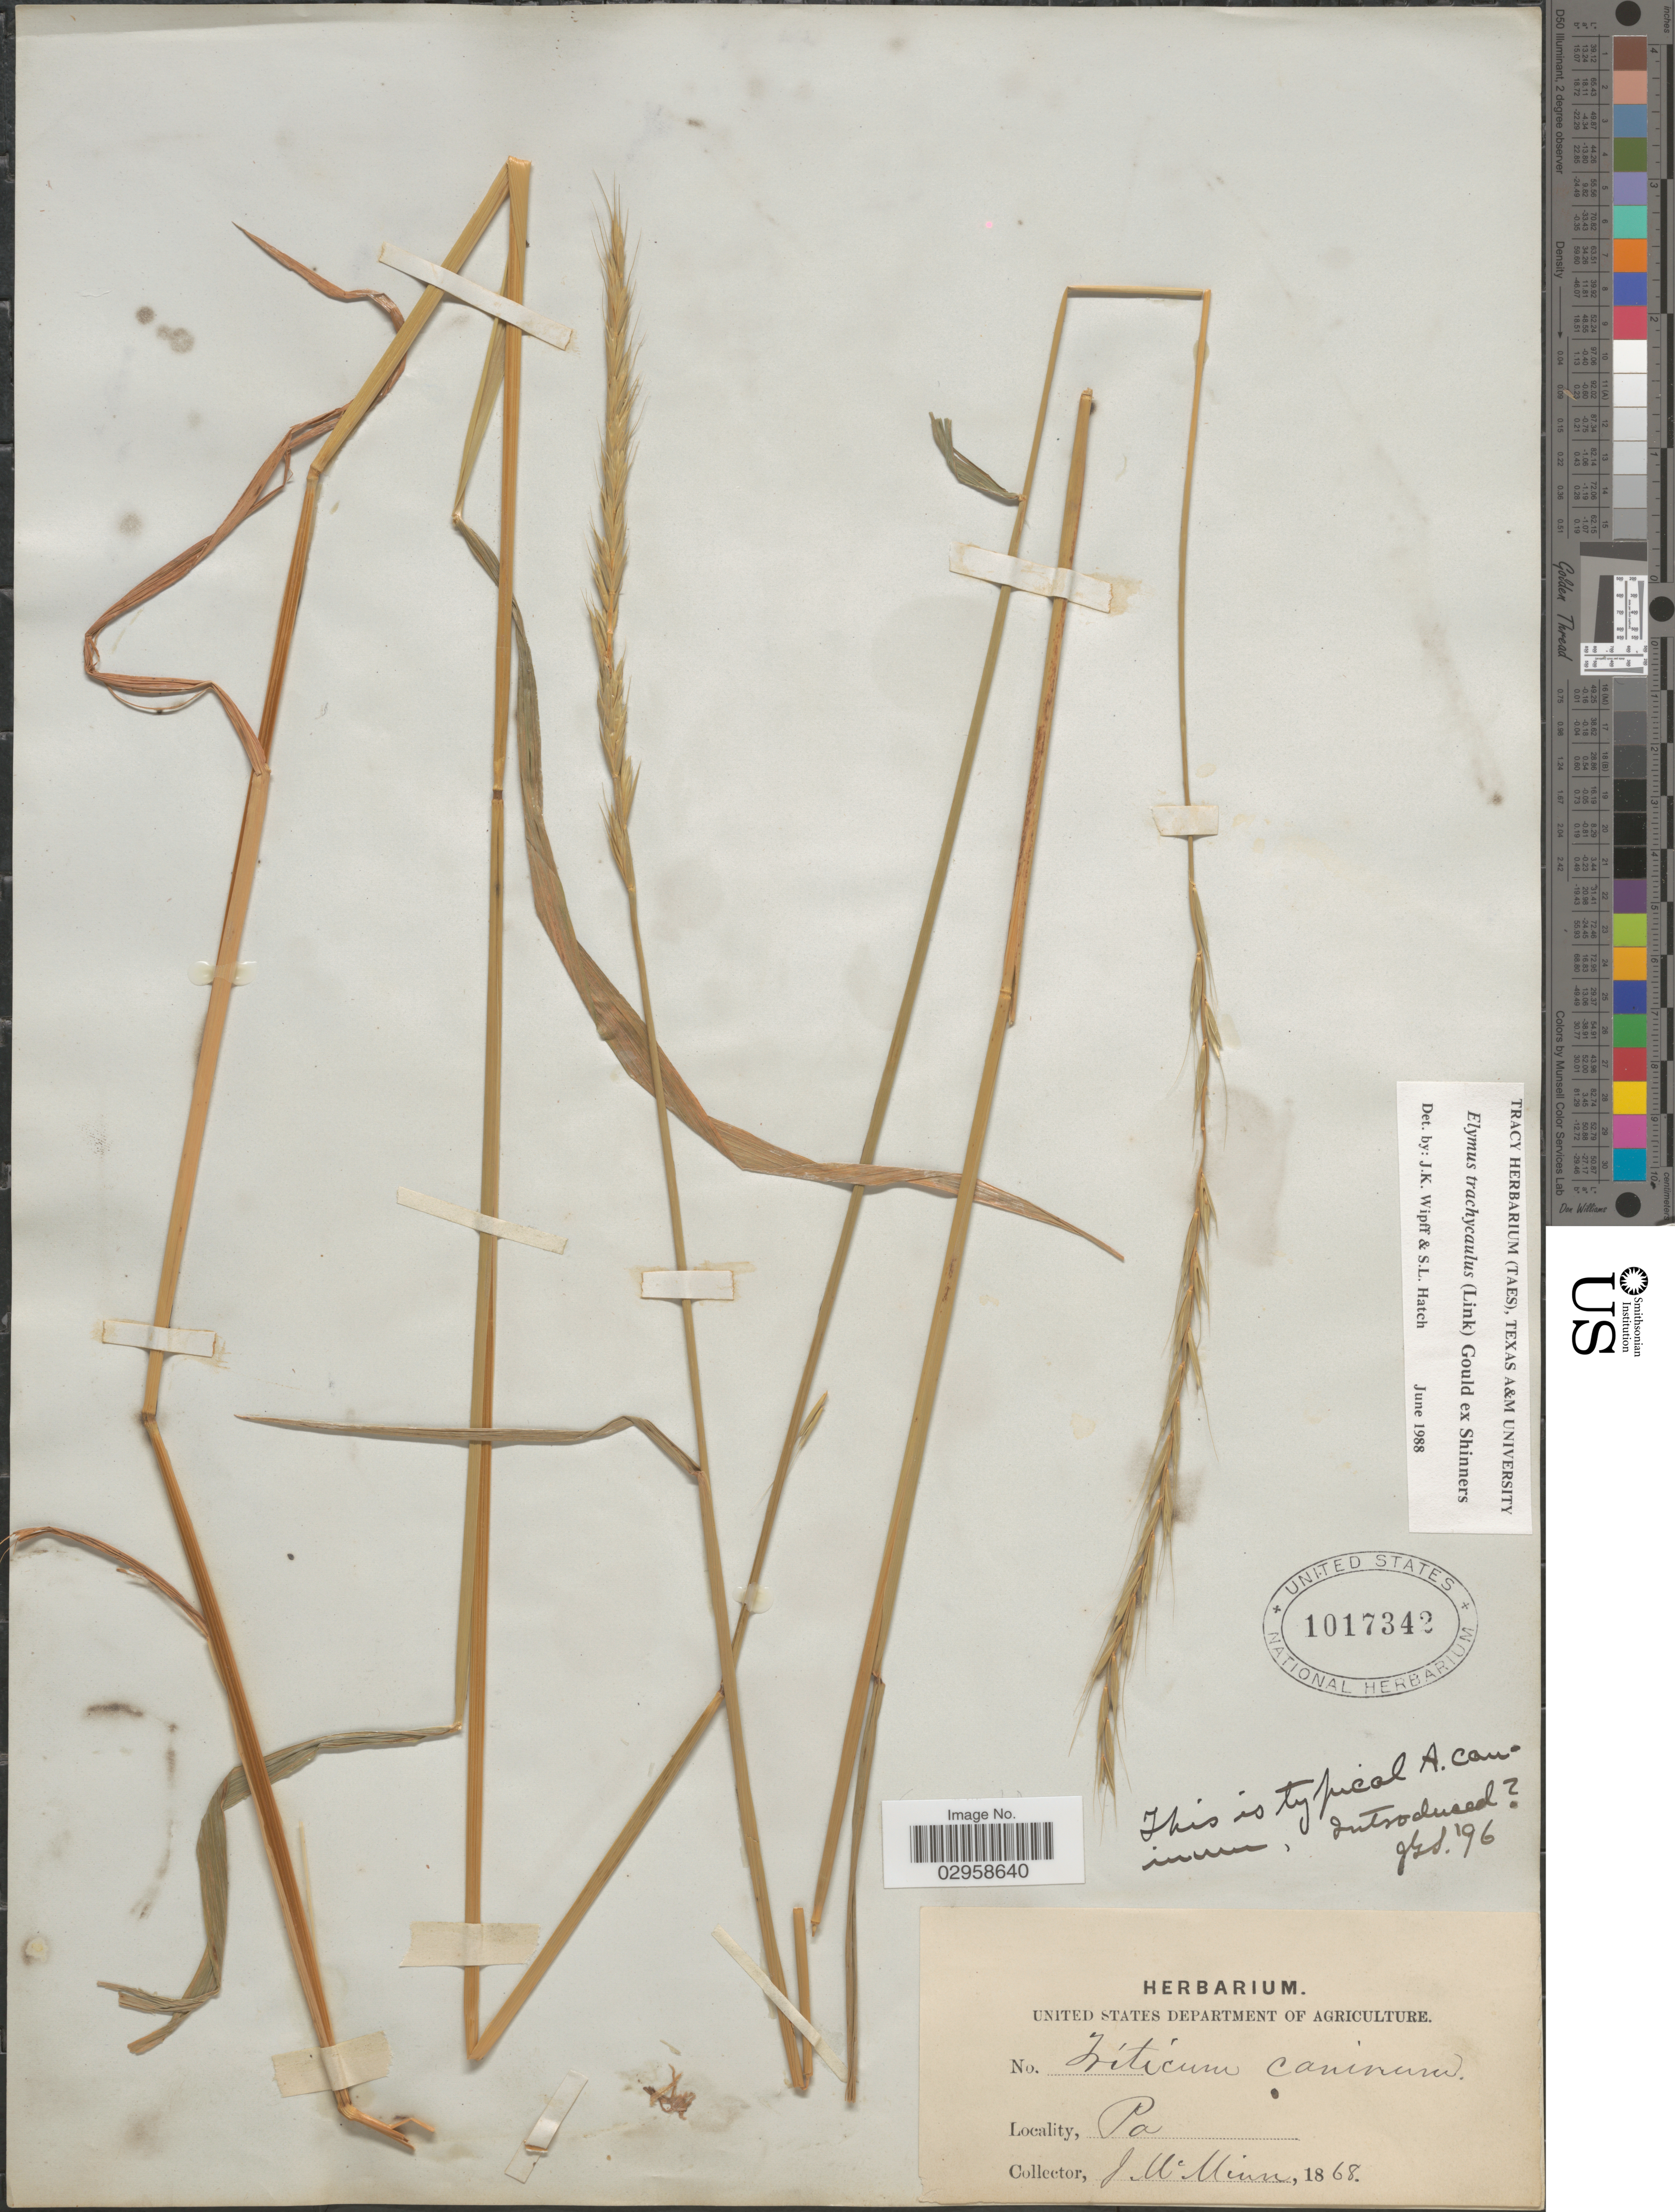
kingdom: Plantae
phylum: Tracheophyta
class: Liliopsida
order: Poales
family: Poaceae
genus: Elymus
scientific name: Elymus trachycaulus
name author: (Link) Gould ex Shinners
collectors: J. McMinn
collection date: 1868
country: United States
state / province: Pennsylvania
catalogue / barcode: US 1017342